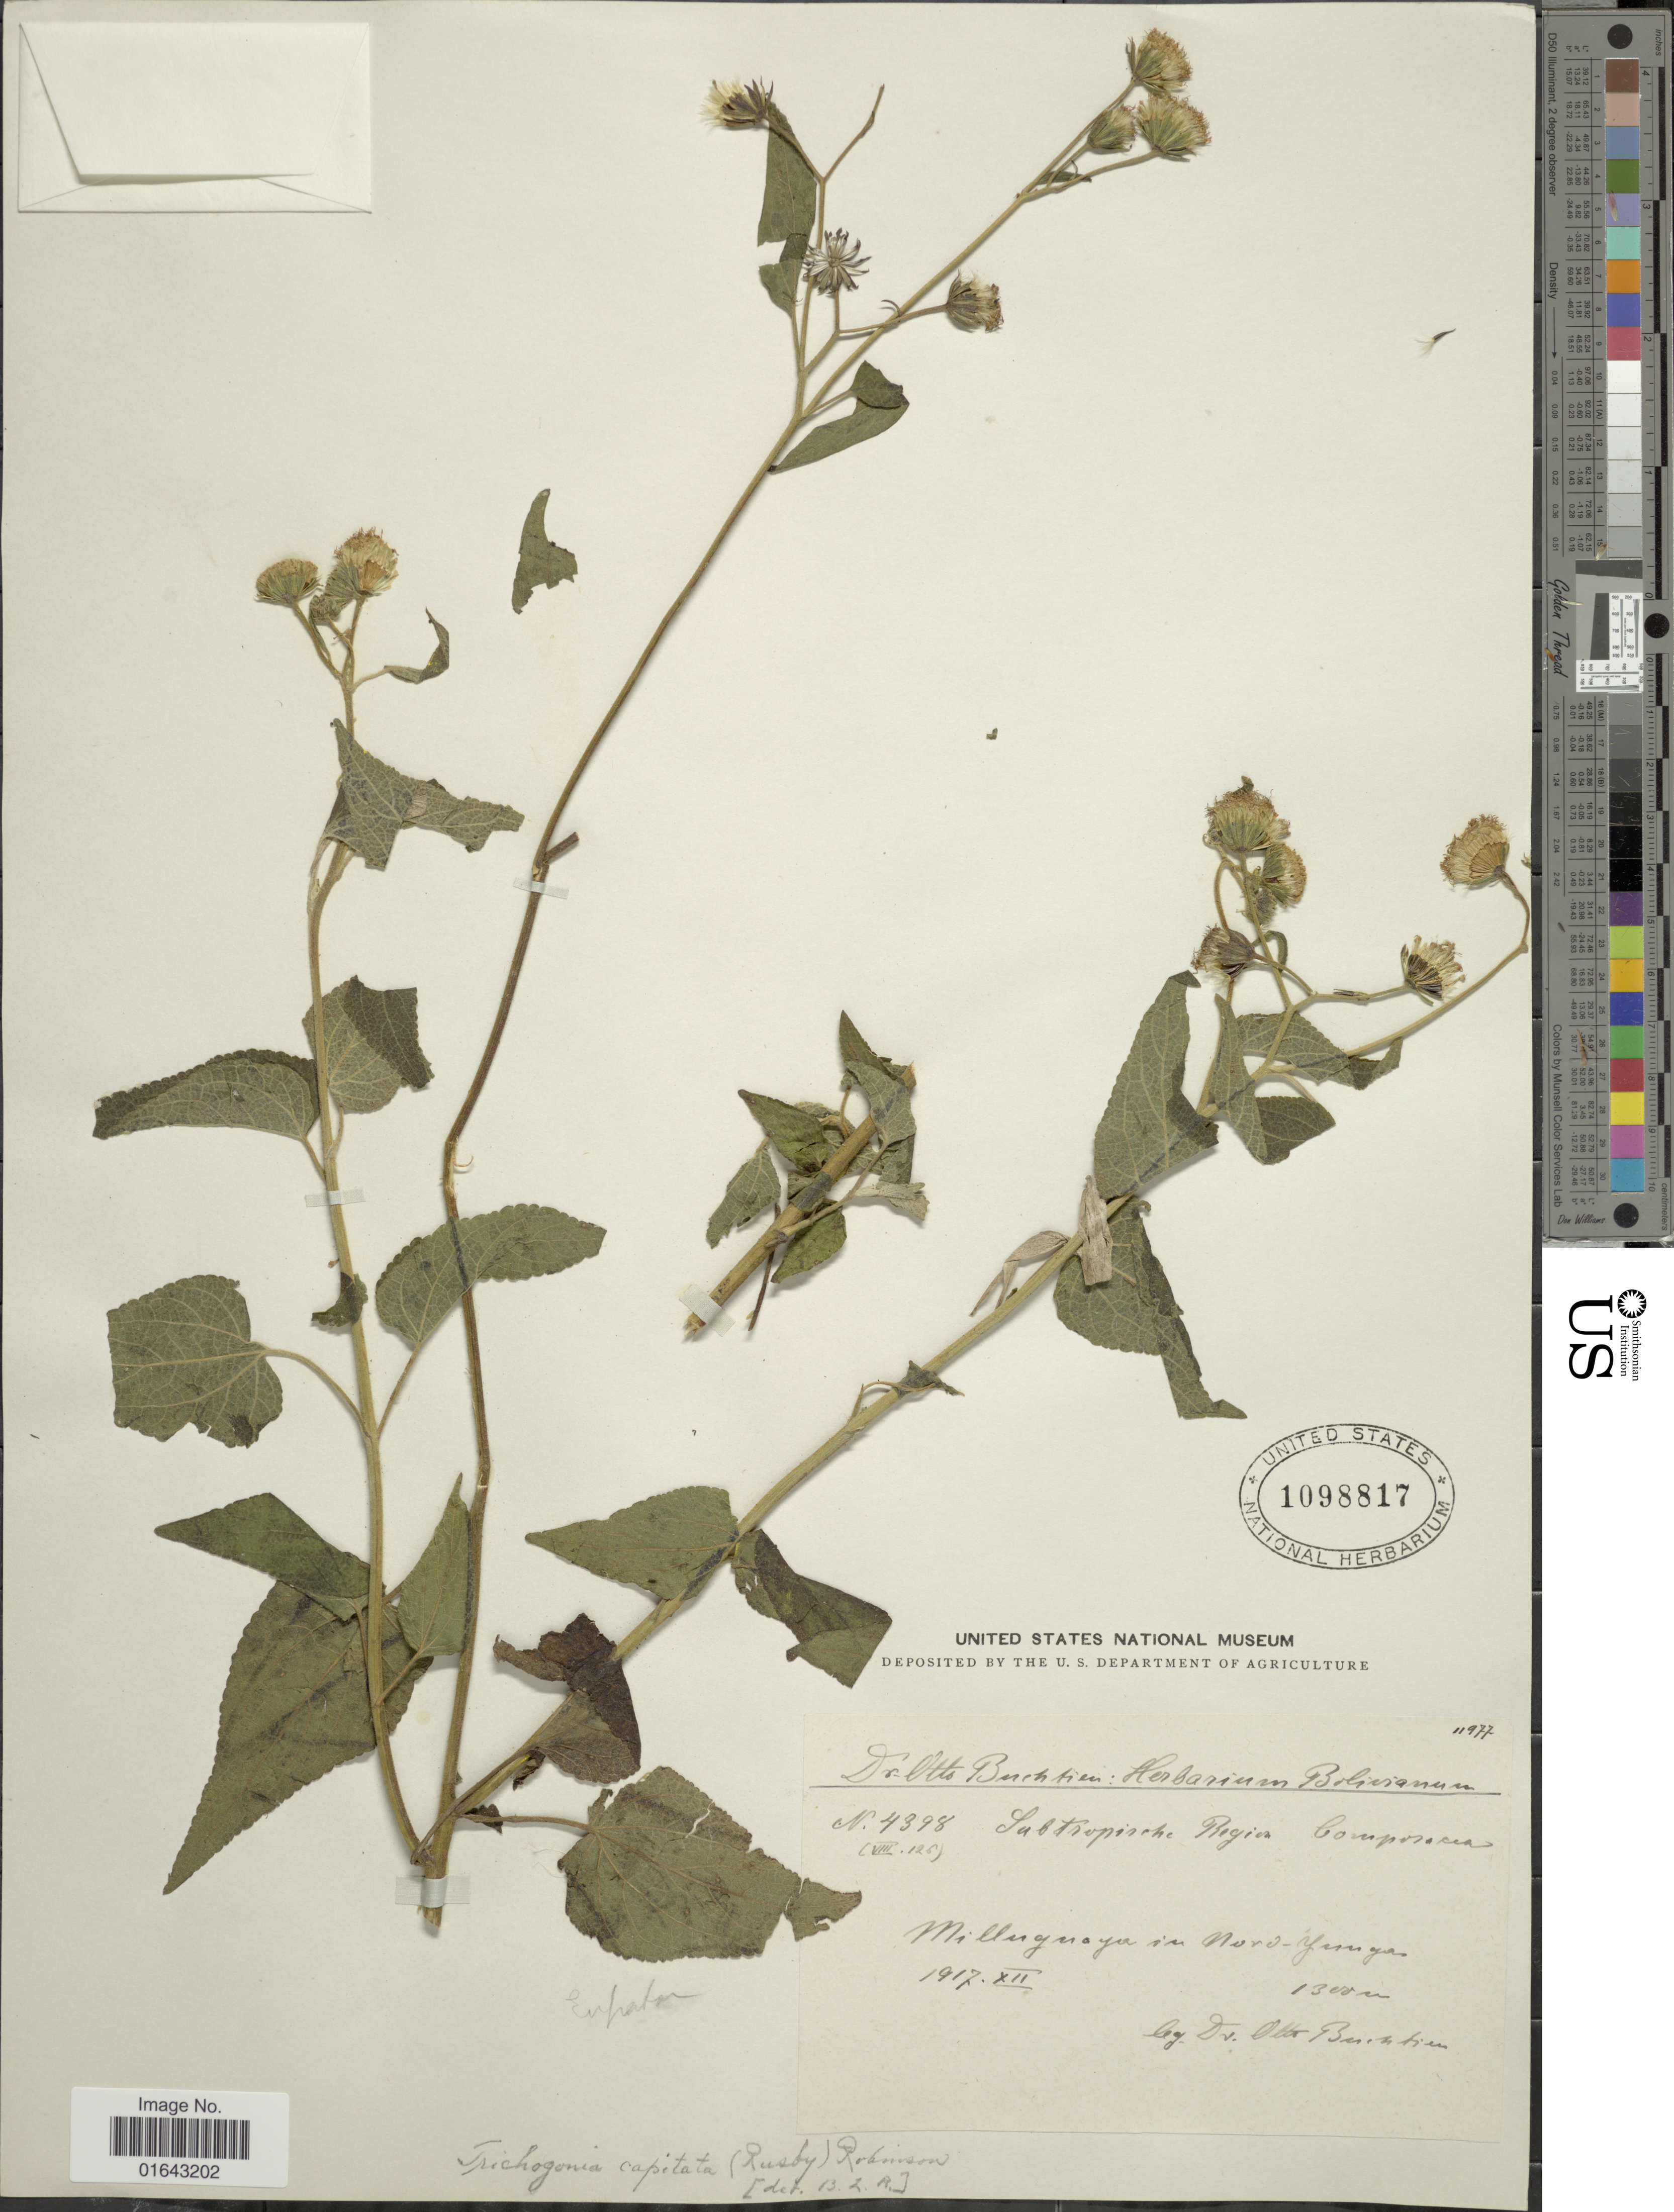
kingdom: Plantae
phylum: Tracheophyta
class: Magnoliopsida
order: Asterales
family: Asteraceae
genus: Trichogonia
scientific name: Trichogonia capitata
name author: (Rusby) B.L. Rob.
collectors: O. Buchtien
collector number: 4398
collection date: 1917-12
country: Bolivia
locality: Subtropische Region. Milluguayu in Nord-Yungas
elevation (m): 1300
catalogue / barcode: US 1098817